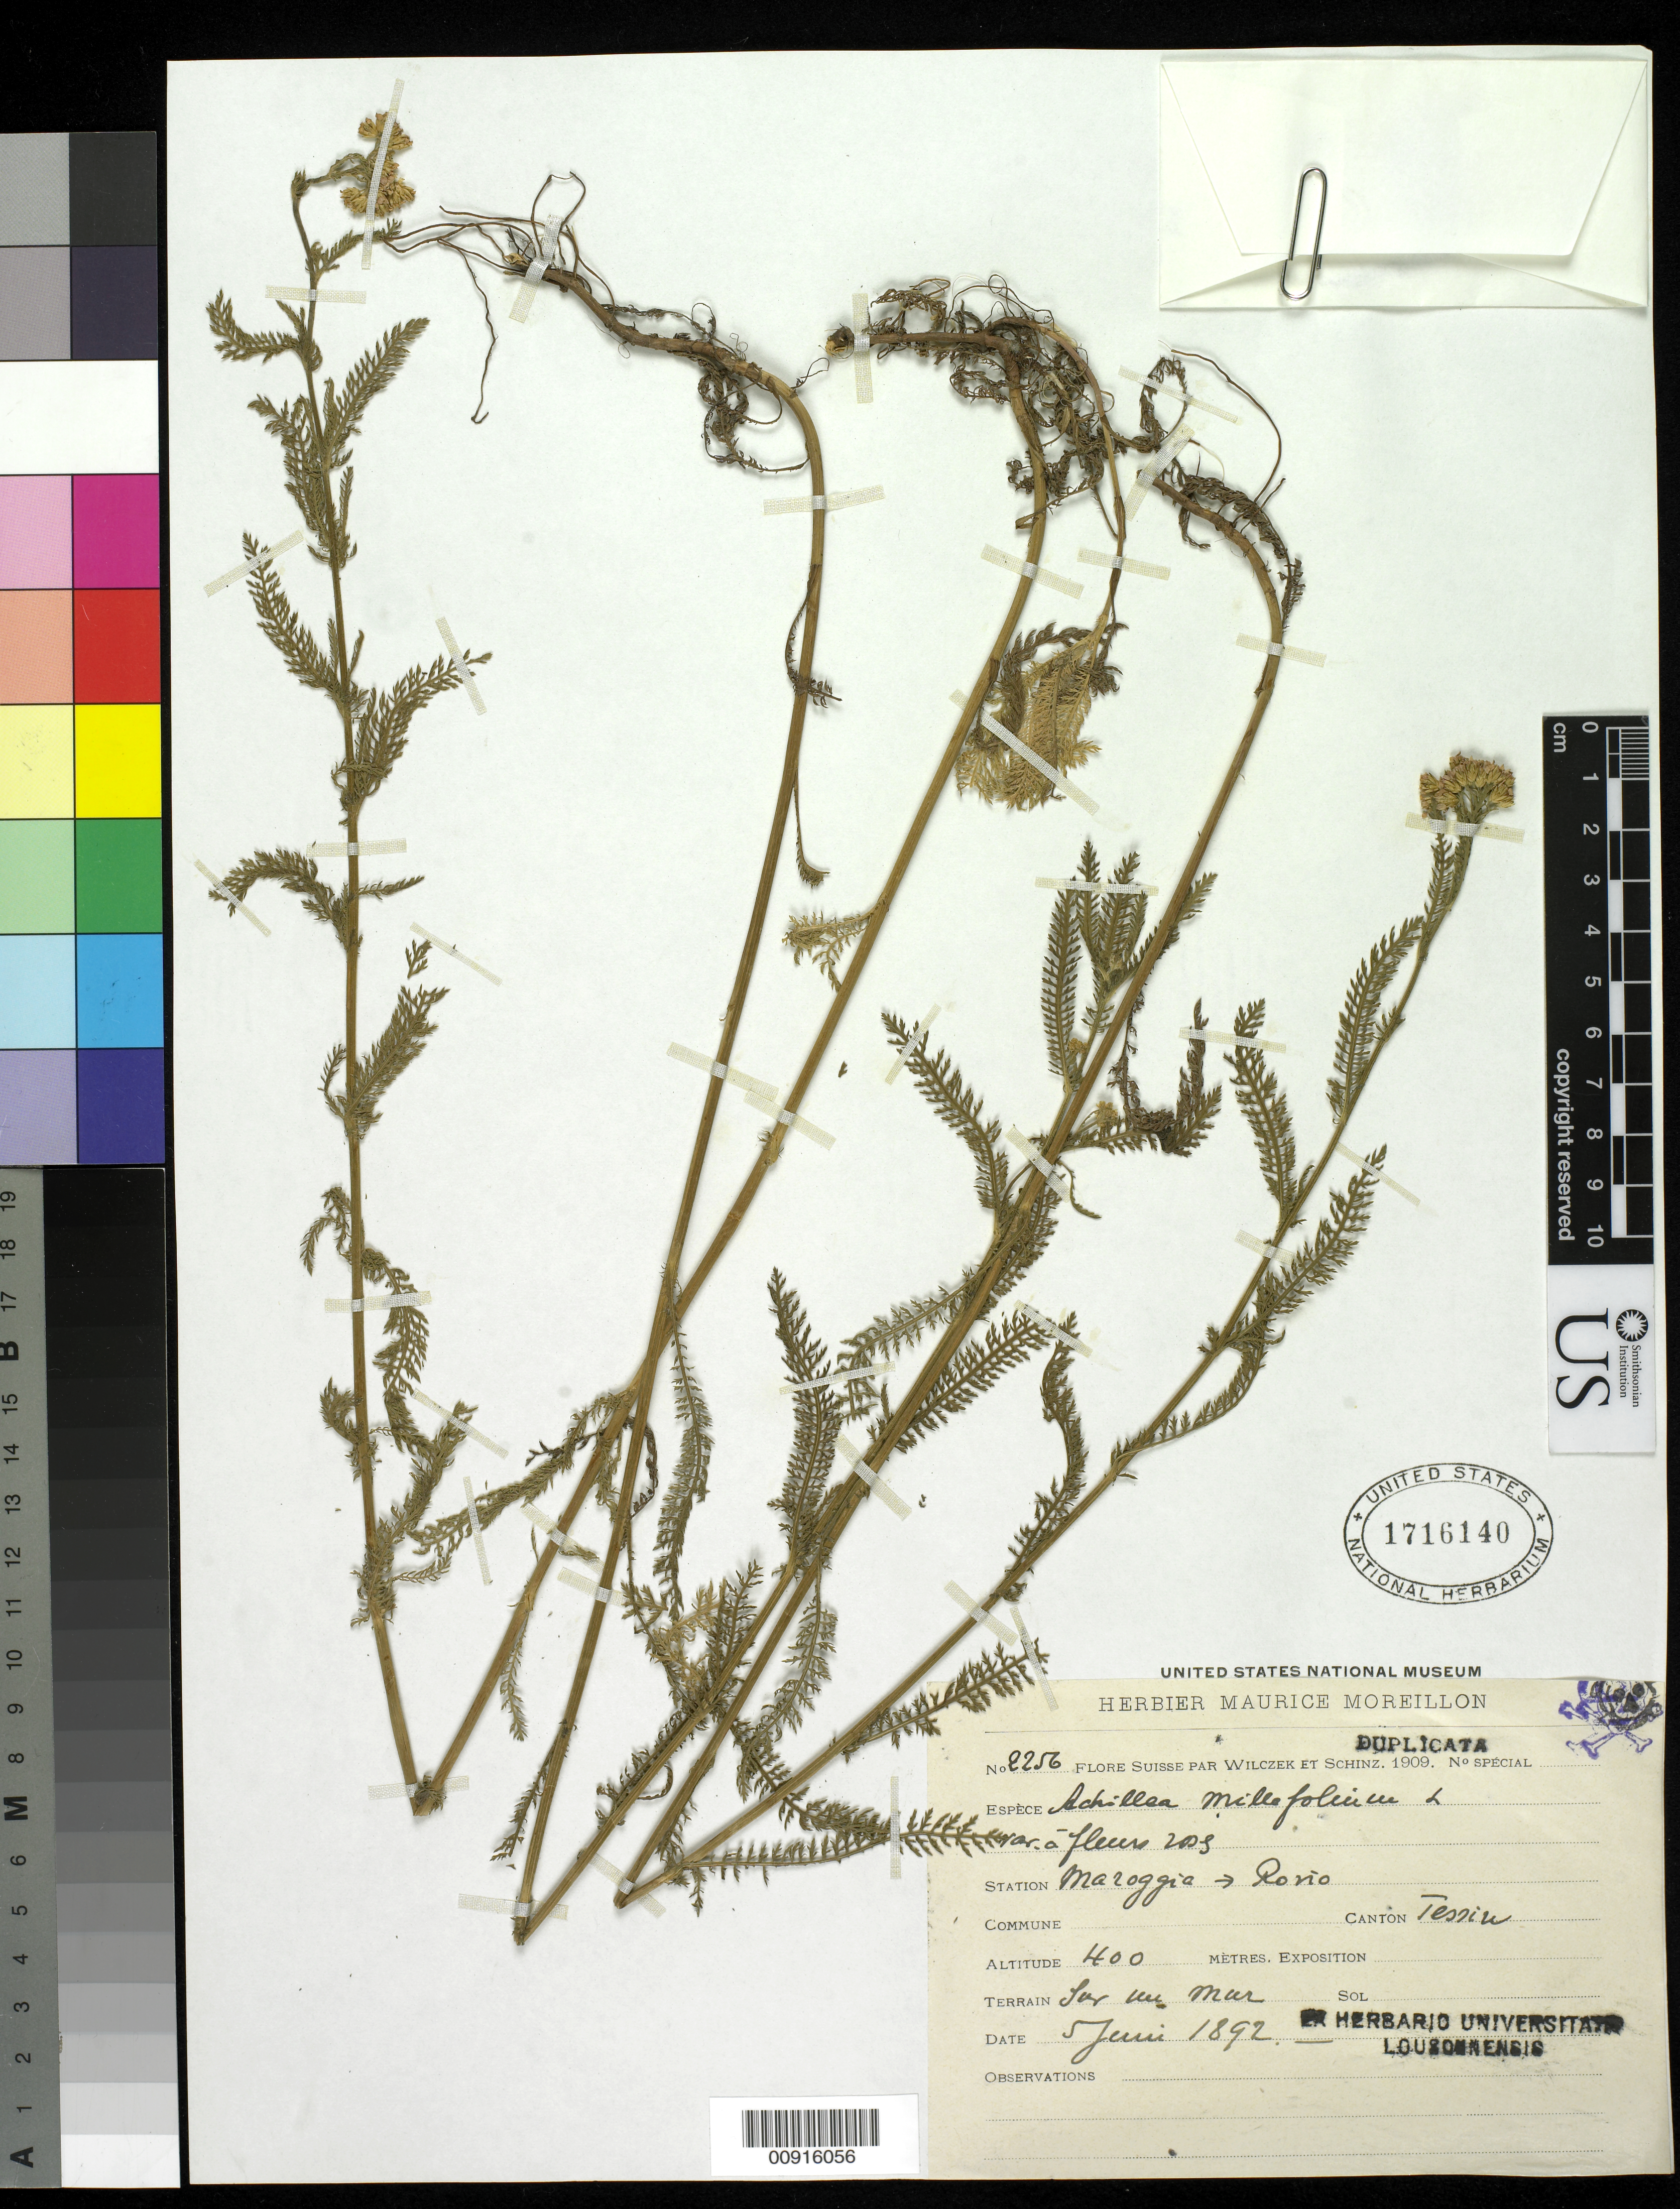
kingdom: Plantae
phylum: Tracheophyta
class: Magnoliopsida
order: Asterales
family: Asteraceae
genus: Achillea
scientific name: Achillea millefolium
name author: L.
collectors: M. Moreillon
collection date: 1892-06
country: Switzerland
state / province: Ticino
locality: Maroggia -> Rono; sur du mar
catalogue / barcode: US 1716140